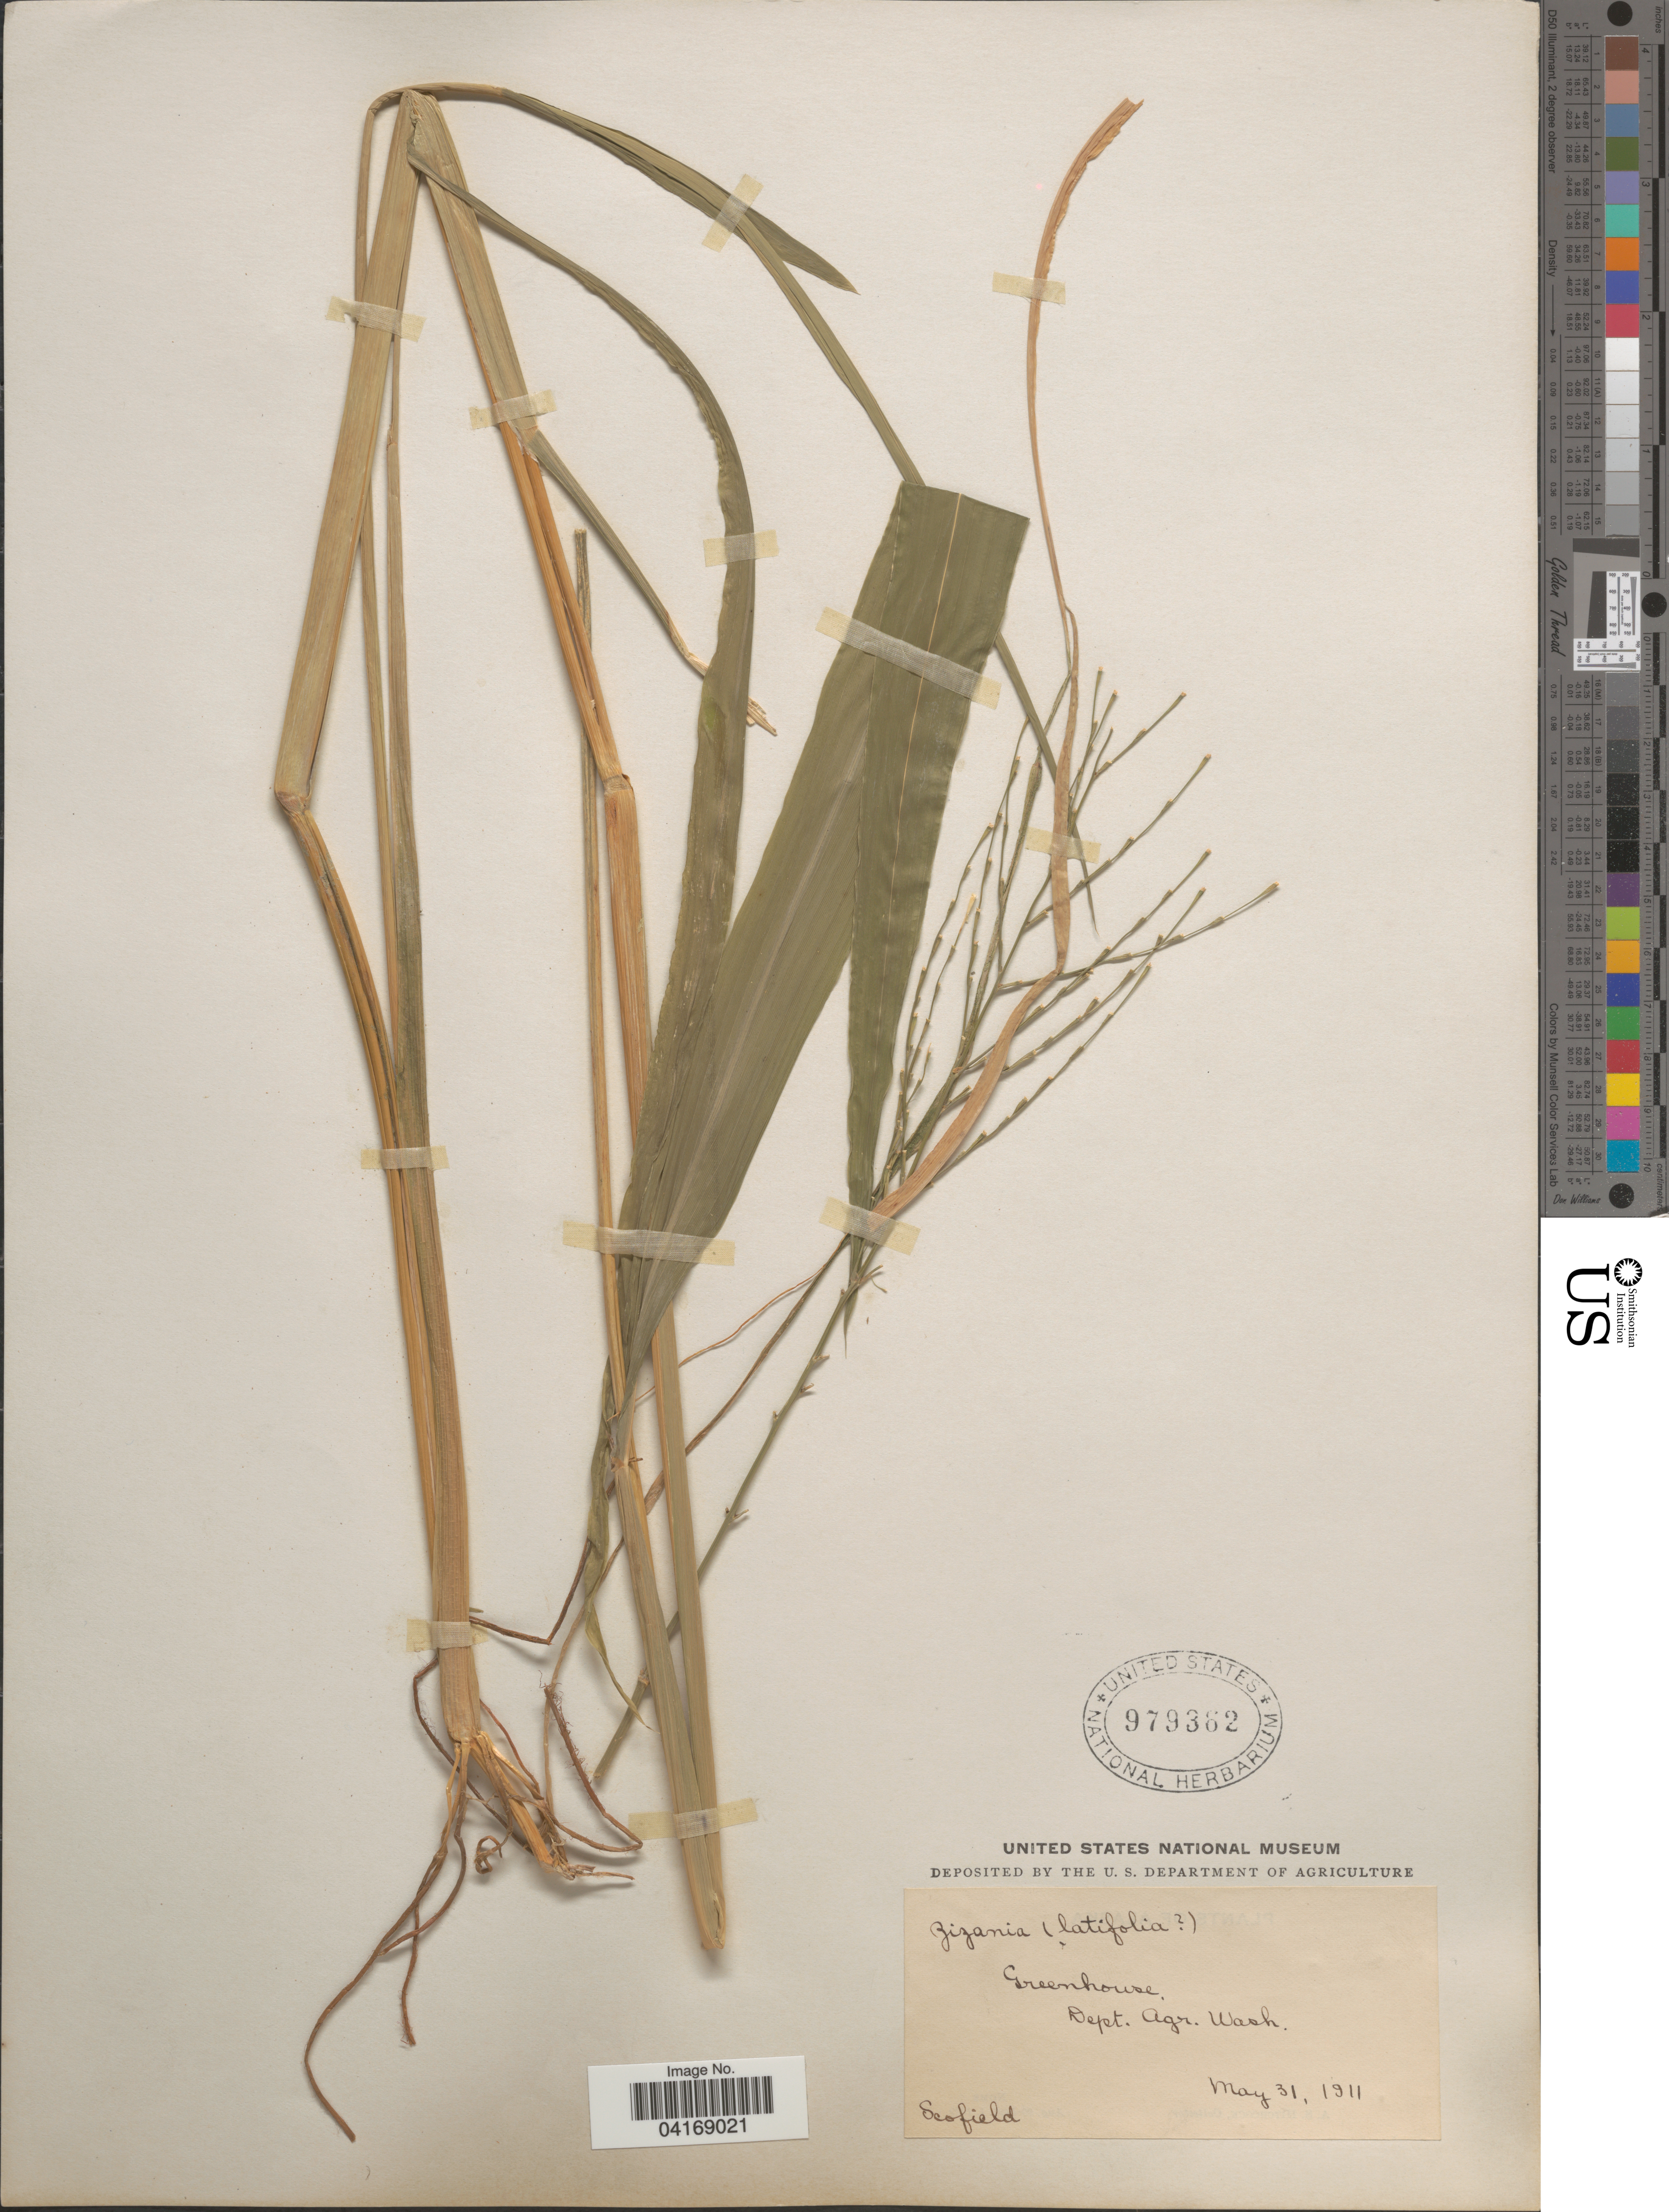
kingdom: Plantae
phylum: Tracheophyta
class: Liliopsida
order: Poales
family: Poaceae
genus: Zizania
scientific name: Zizania latifolia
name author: (Griseb.) Stapf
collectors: -. Scofield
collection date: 1911-05-31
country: United States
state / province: District of Columbia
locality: Greenhouse, Dept. Agr. Wash.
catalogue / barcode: US 979362